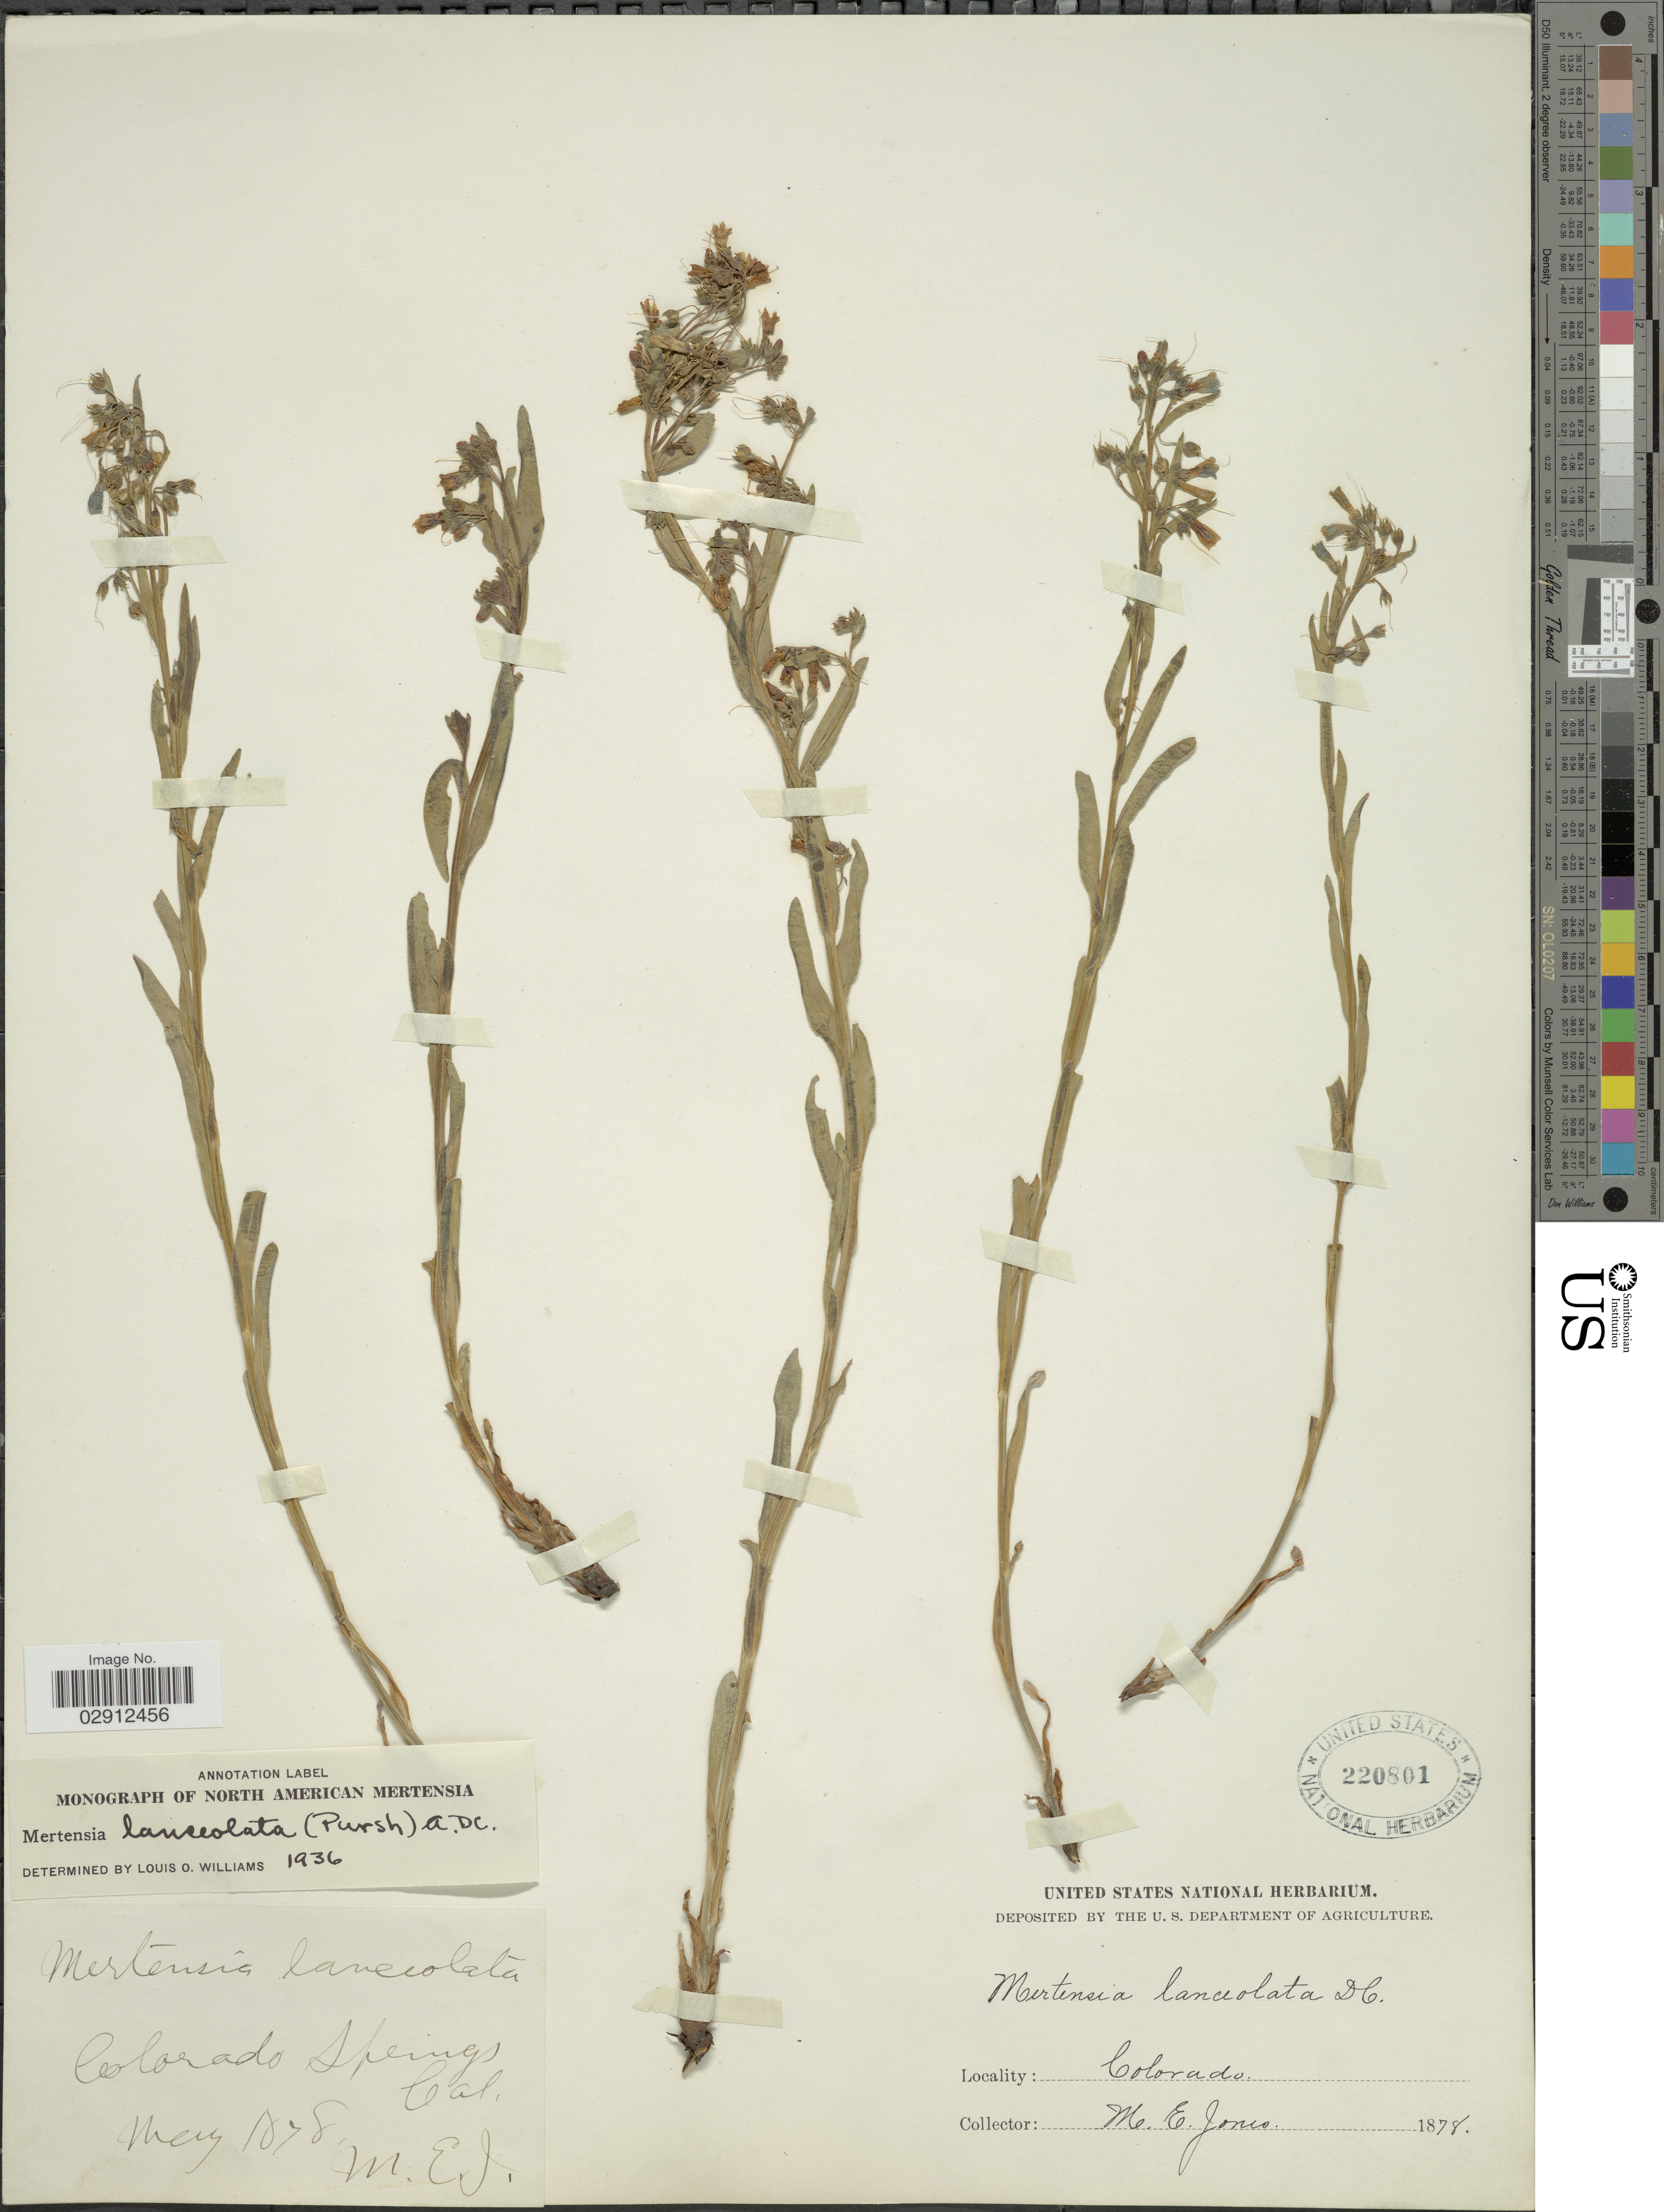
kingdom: Plantae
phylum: Tracheophyta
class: Magnoliopsida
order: Boraginales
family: Boraginaceae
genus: Mertensia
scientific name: Mertensia lanceolata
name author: (Pursh) DC. ex A. DC.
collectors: M. E. Jones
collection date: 1878-05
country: United States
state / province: Colorado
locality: Colorado Springs, Col.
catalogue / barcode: US 220801